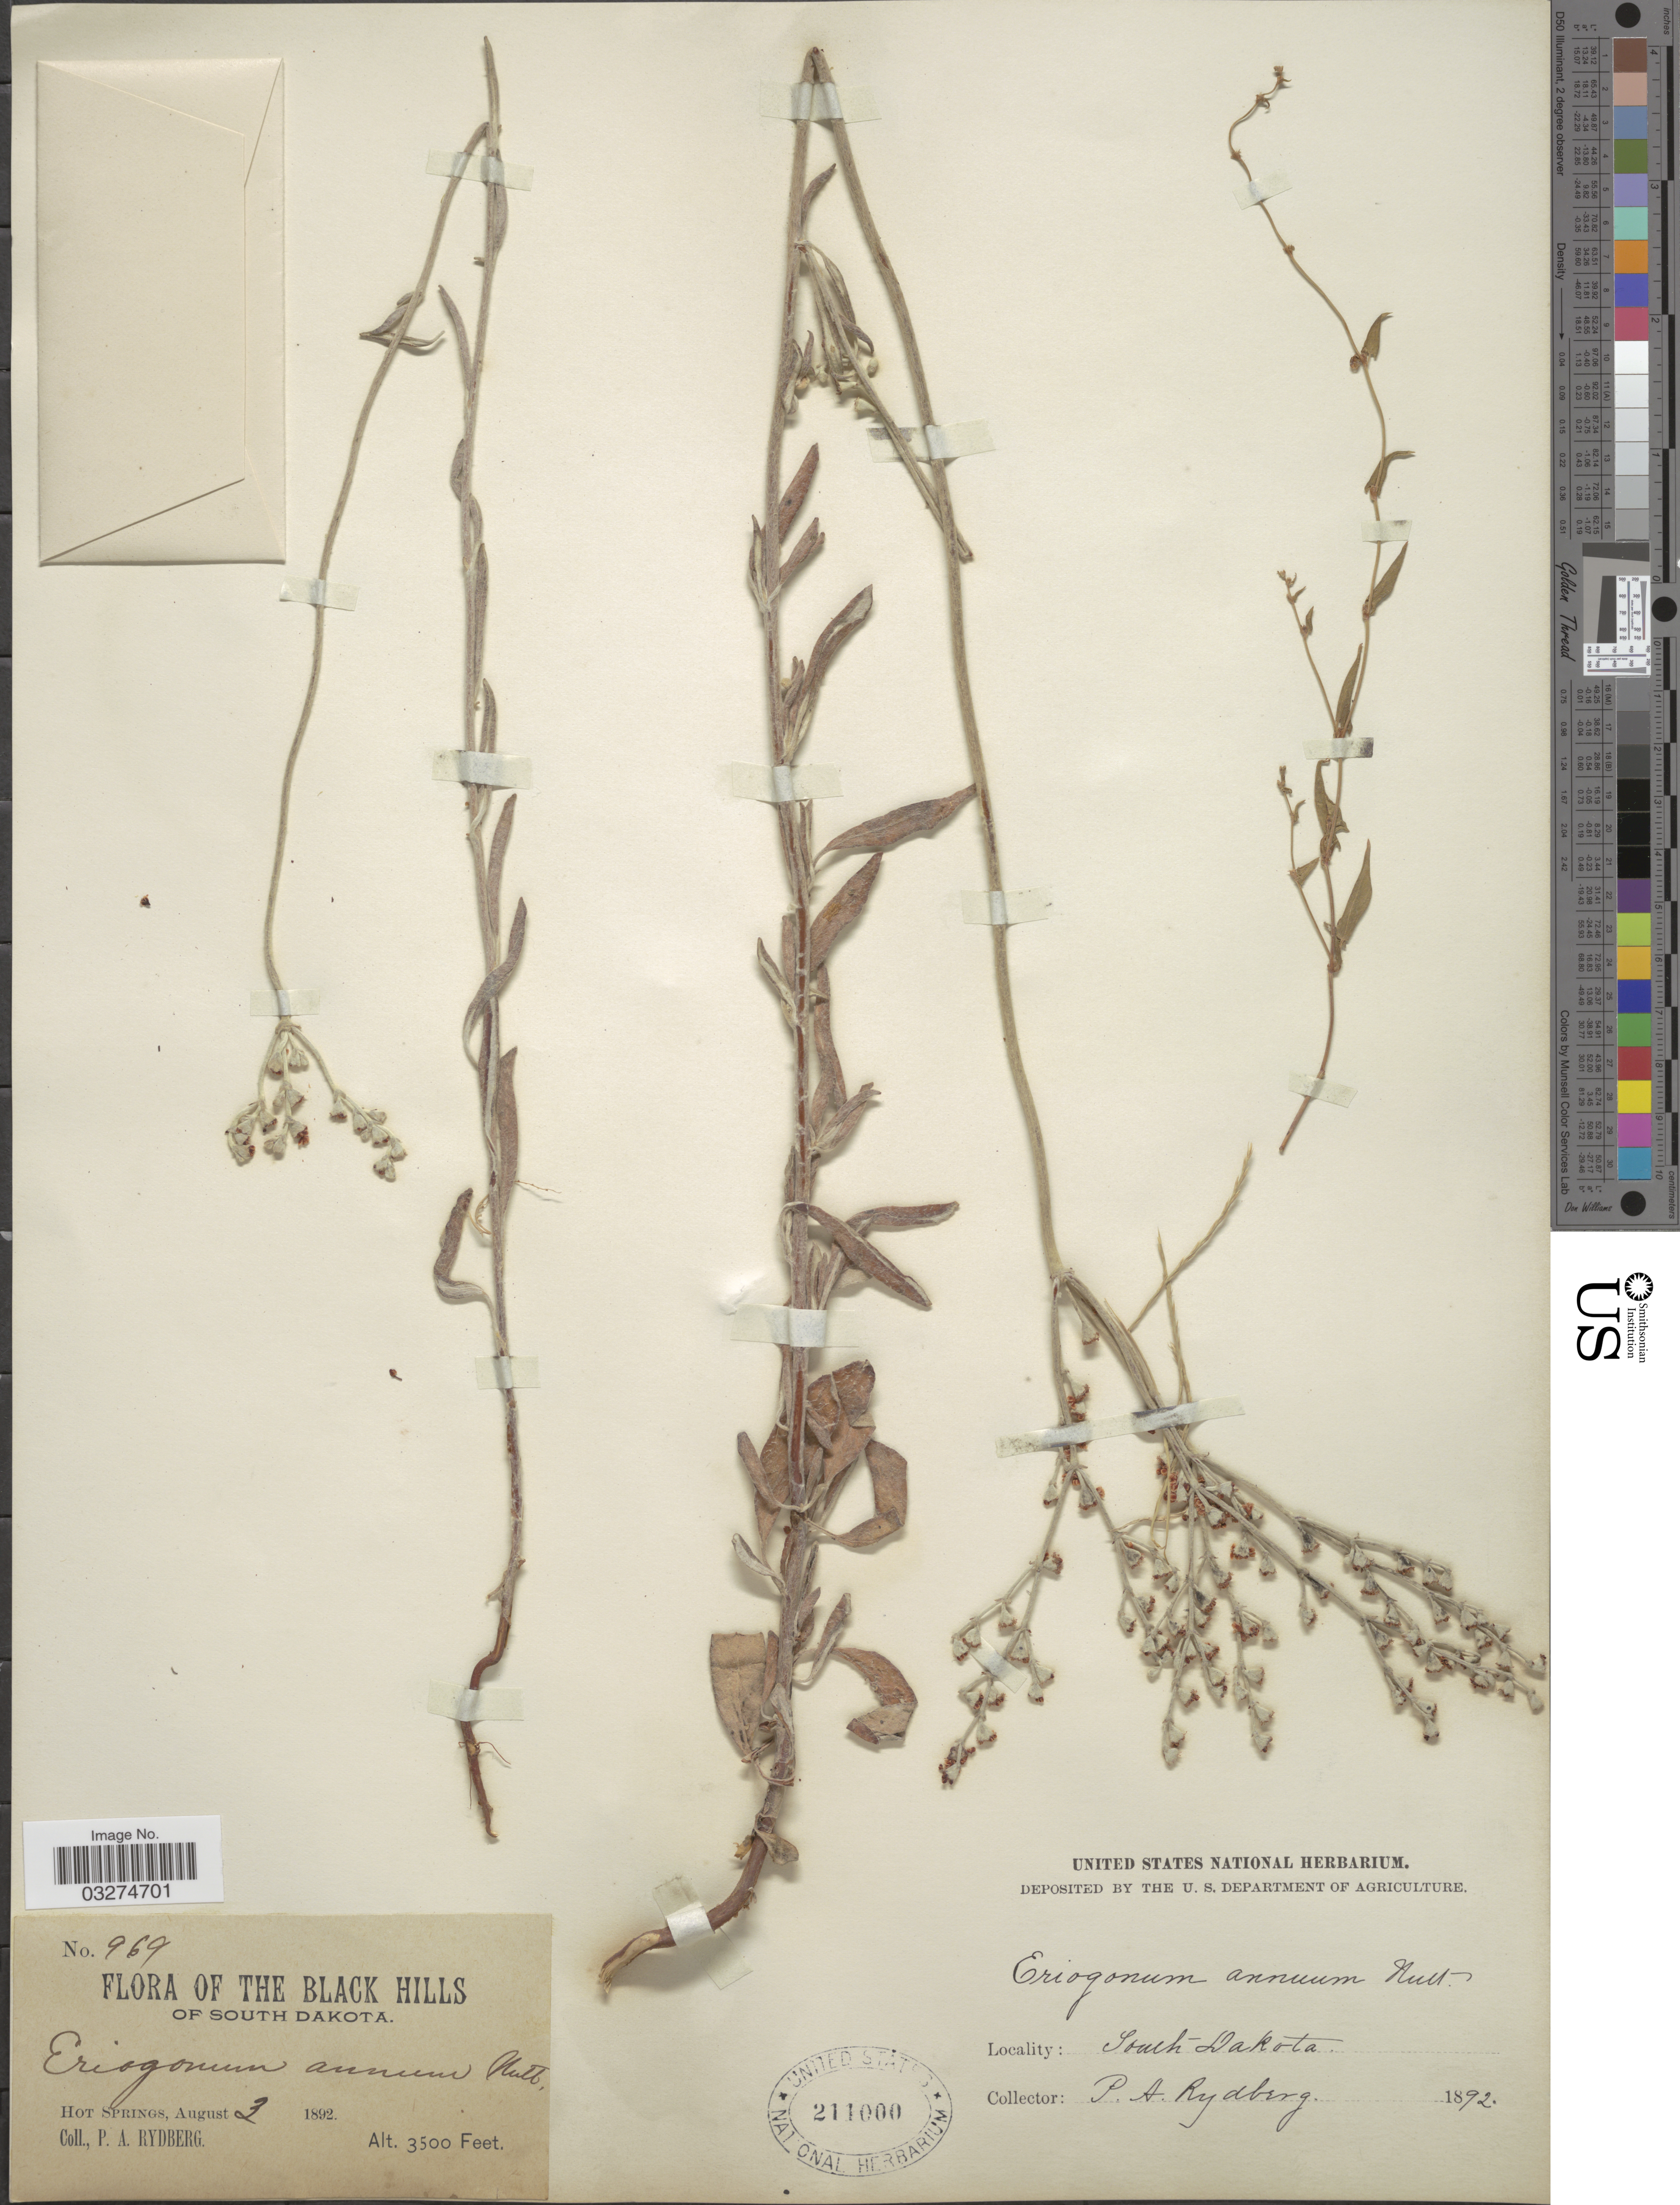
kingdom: Plantae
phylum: Tracheophyta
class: Magnoliopsida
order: Caryophyllales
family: Polygonaceae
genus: Eriogonum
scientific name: Eriogonum annuum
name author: Nutt.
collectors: P. A. Rydberg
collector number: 969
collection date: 1892-08-03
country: United States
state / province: South Dakota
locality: The Black Hills. Hot Springs.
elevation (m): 1067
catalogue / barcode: US 211000